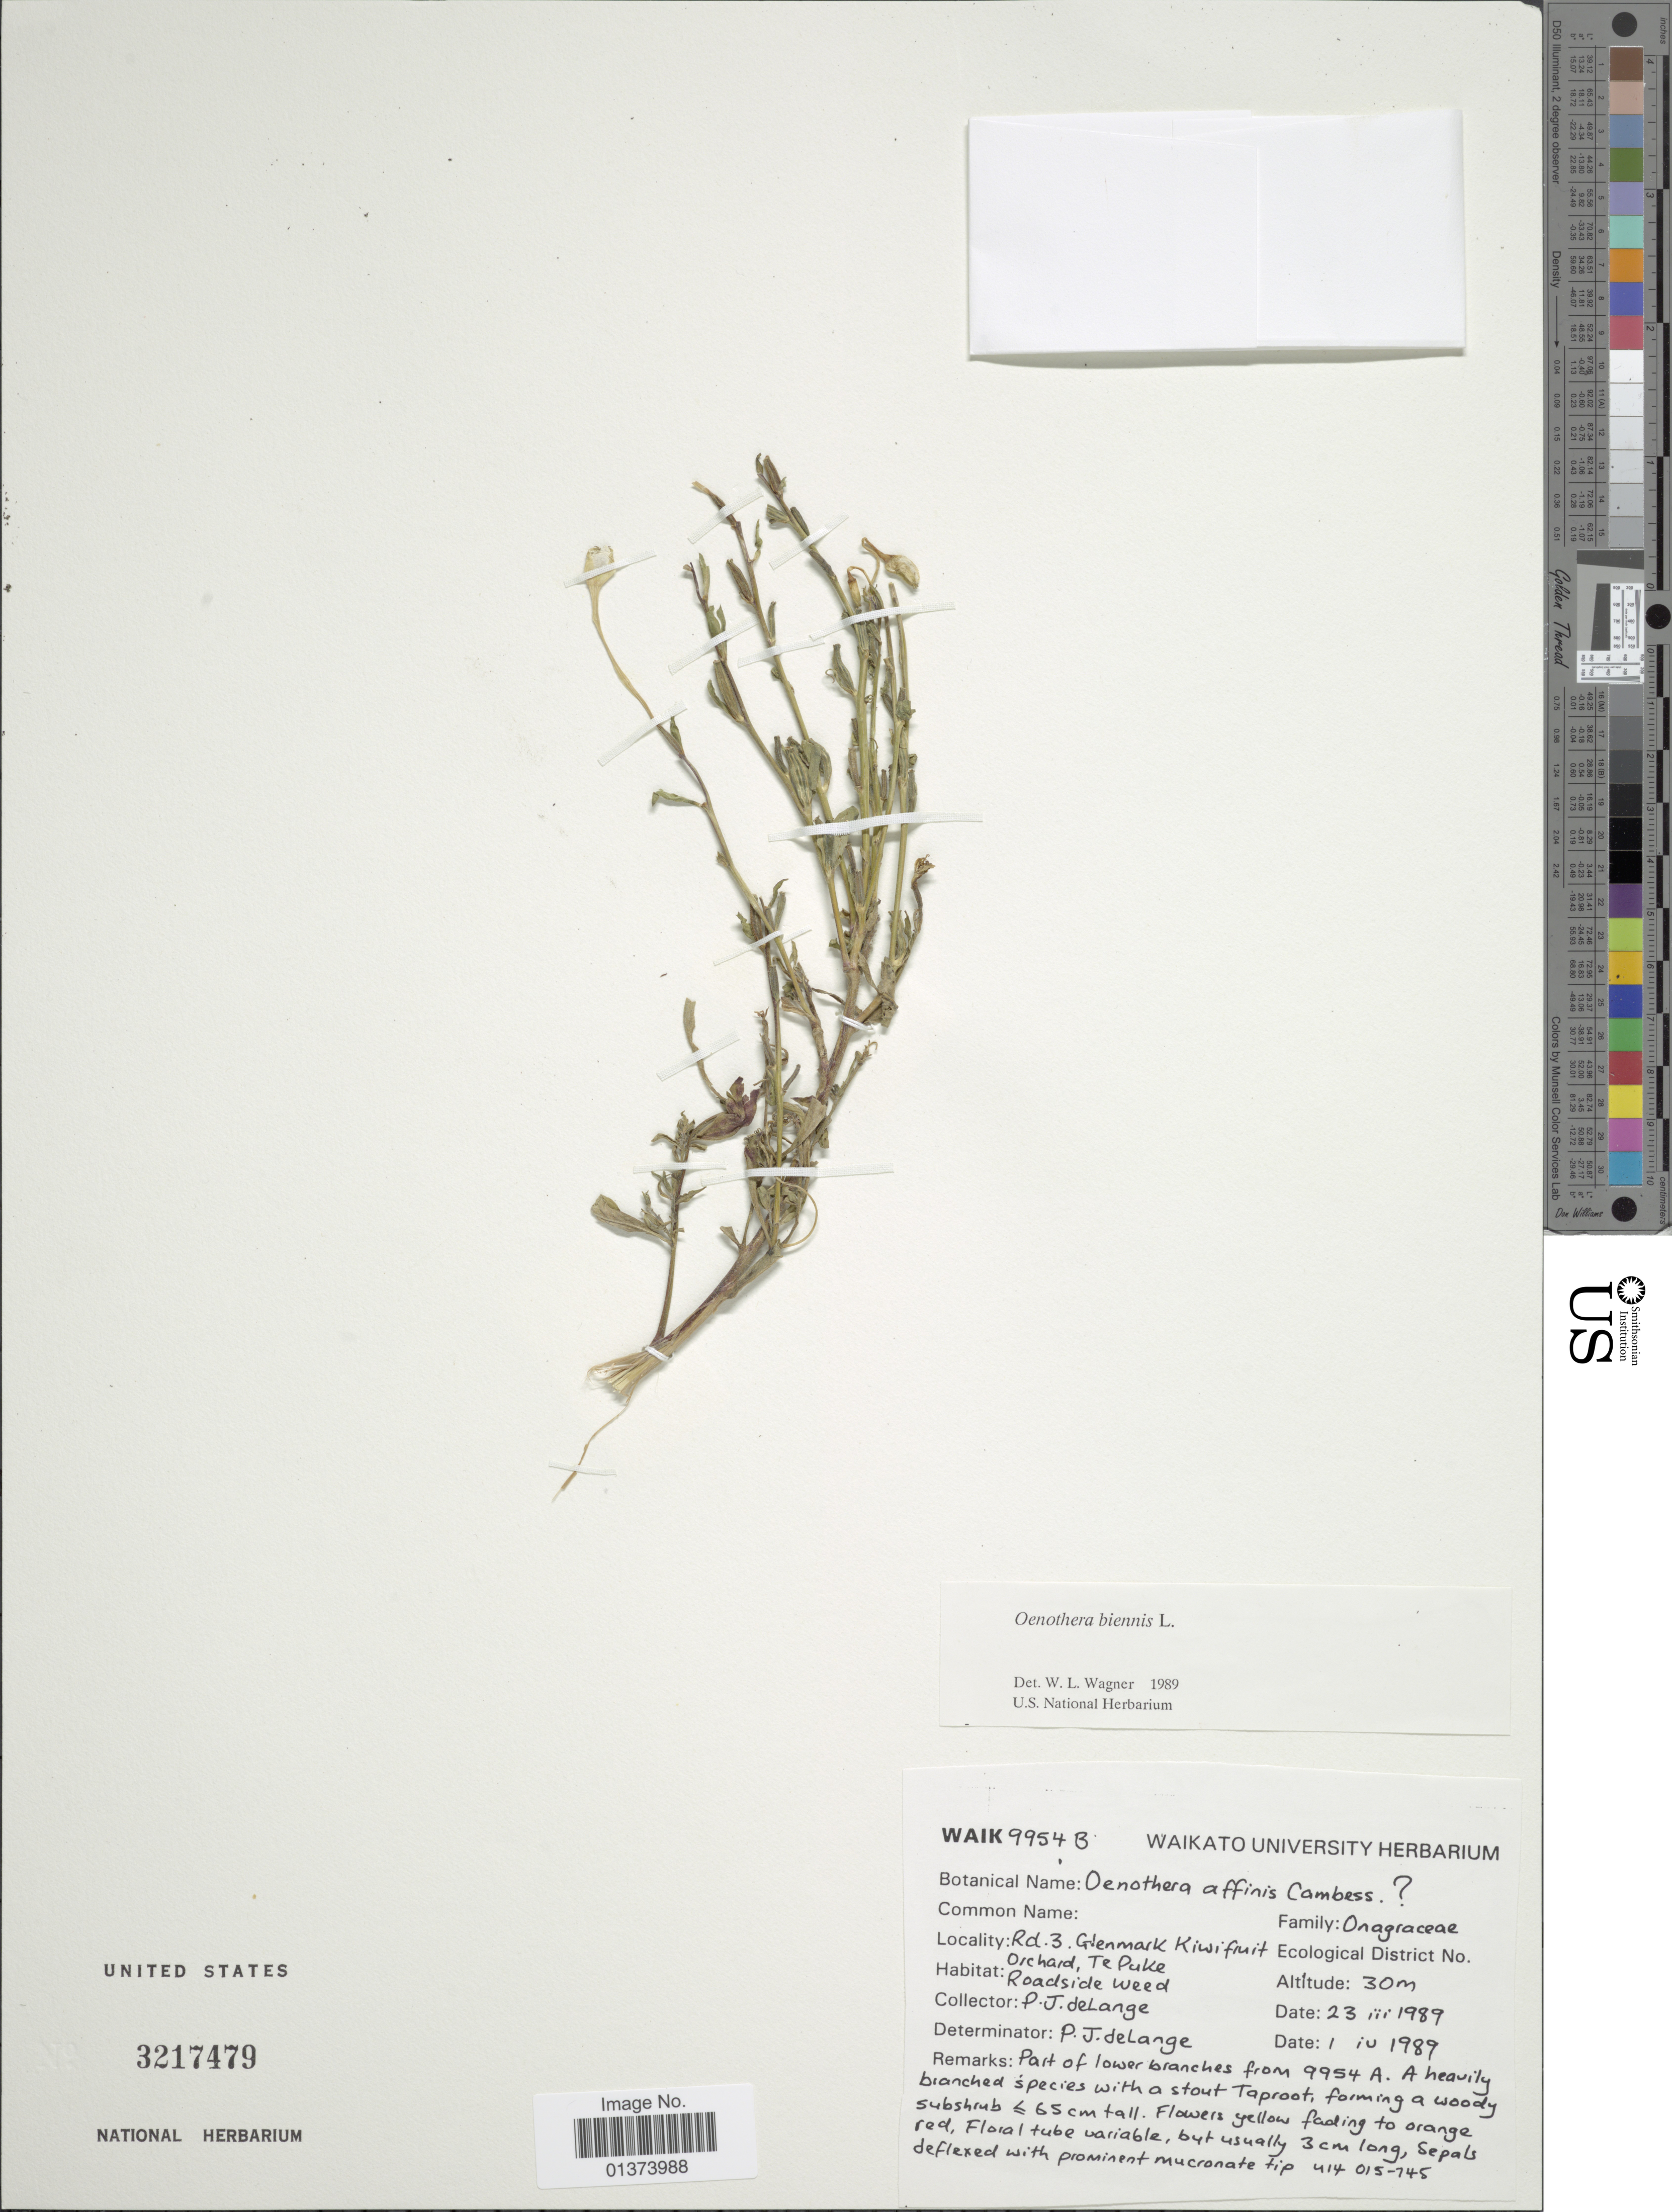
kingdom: Plantae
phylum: Tracheophyta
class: Magnoliopsida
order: Myrtales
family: Onagraceae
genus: Oenothera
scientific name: Oenothera biennis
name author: L.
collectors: P. J. Lange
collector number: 9954B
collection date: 1989-03-23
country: New Zealand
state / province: Bay of Plenty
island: North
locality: Rd. 3. Glenmark Kiwifruit, Orchard, Te Puke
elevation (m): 30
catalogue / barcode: US 3217479